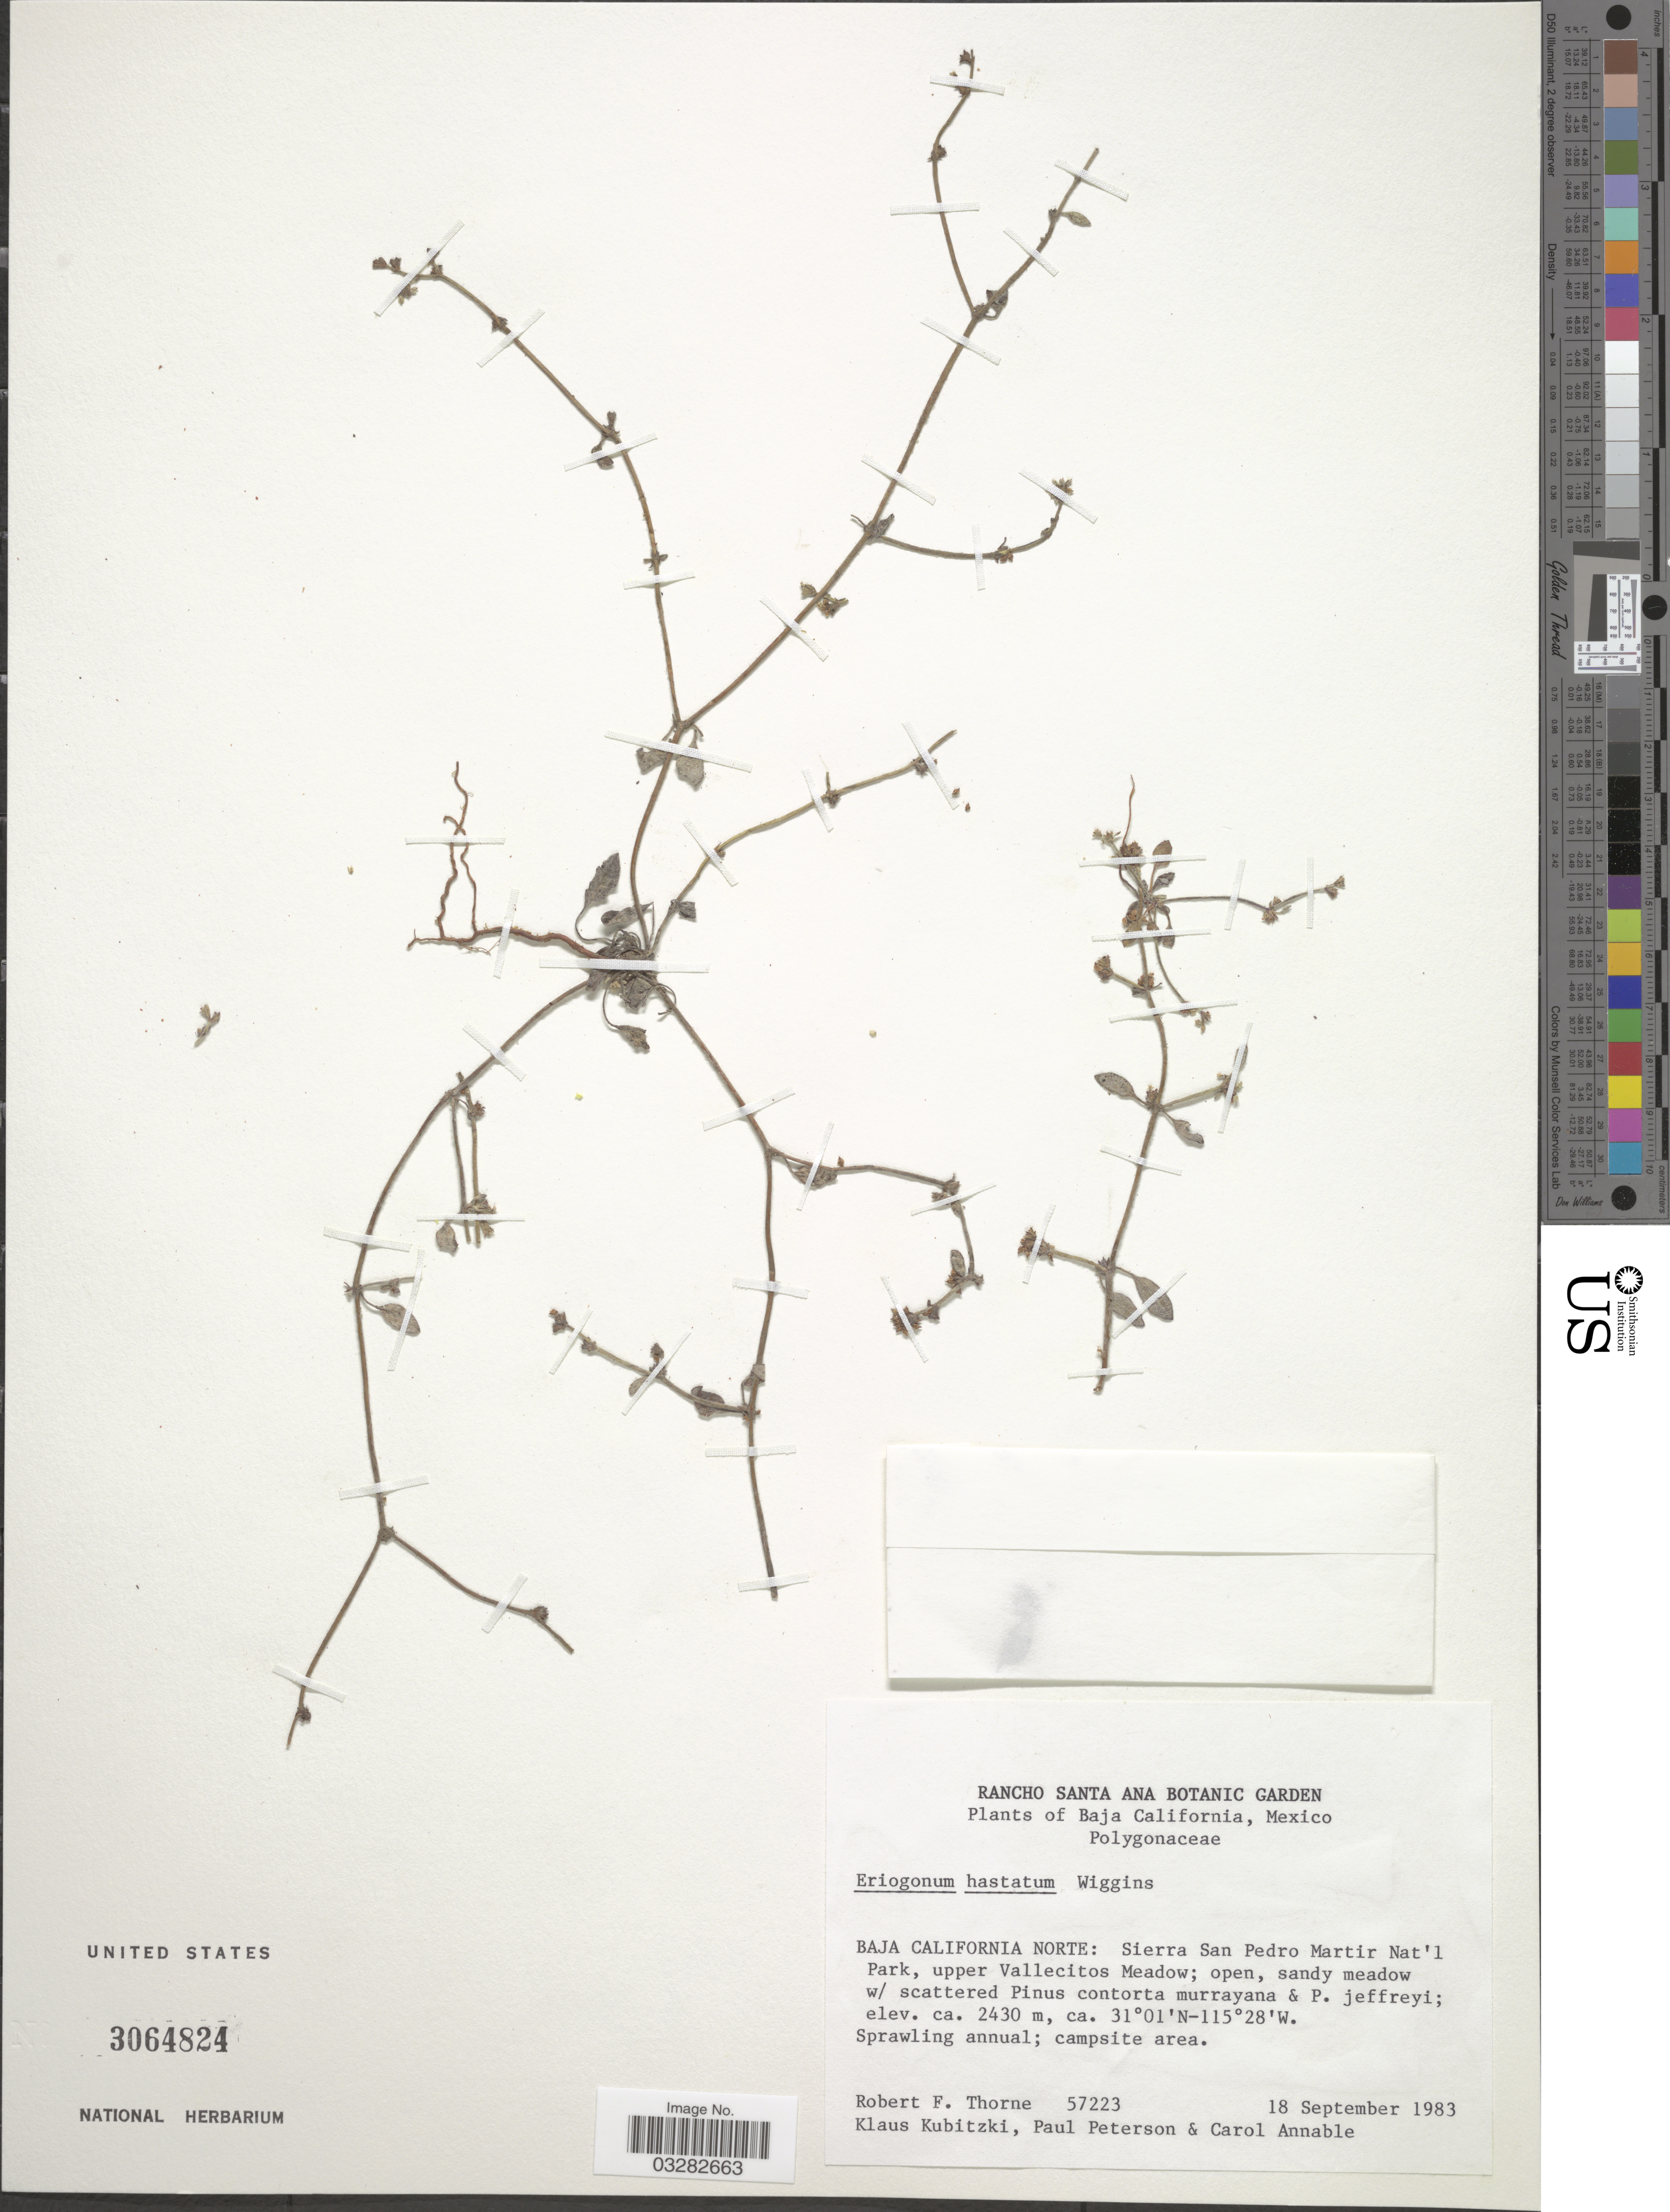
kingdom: Plantae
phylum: Tracheophyta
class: Magnoliopsida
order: Caryophyllales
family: Polygonaceae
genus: Eriogonum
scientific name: Eriogonum hastatum Wiggins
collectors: R. F. Thorne, K. Kubitzki, P. M. Peterson & C. R. Annable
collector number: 57223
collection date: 1983-09-18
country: Mexico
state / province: Baja California Norte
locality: Baja California. Sierra San Pedro Martir Nat'l Park, upper Vallecitos Meadow.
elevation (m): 2430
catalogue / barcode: US 3064824